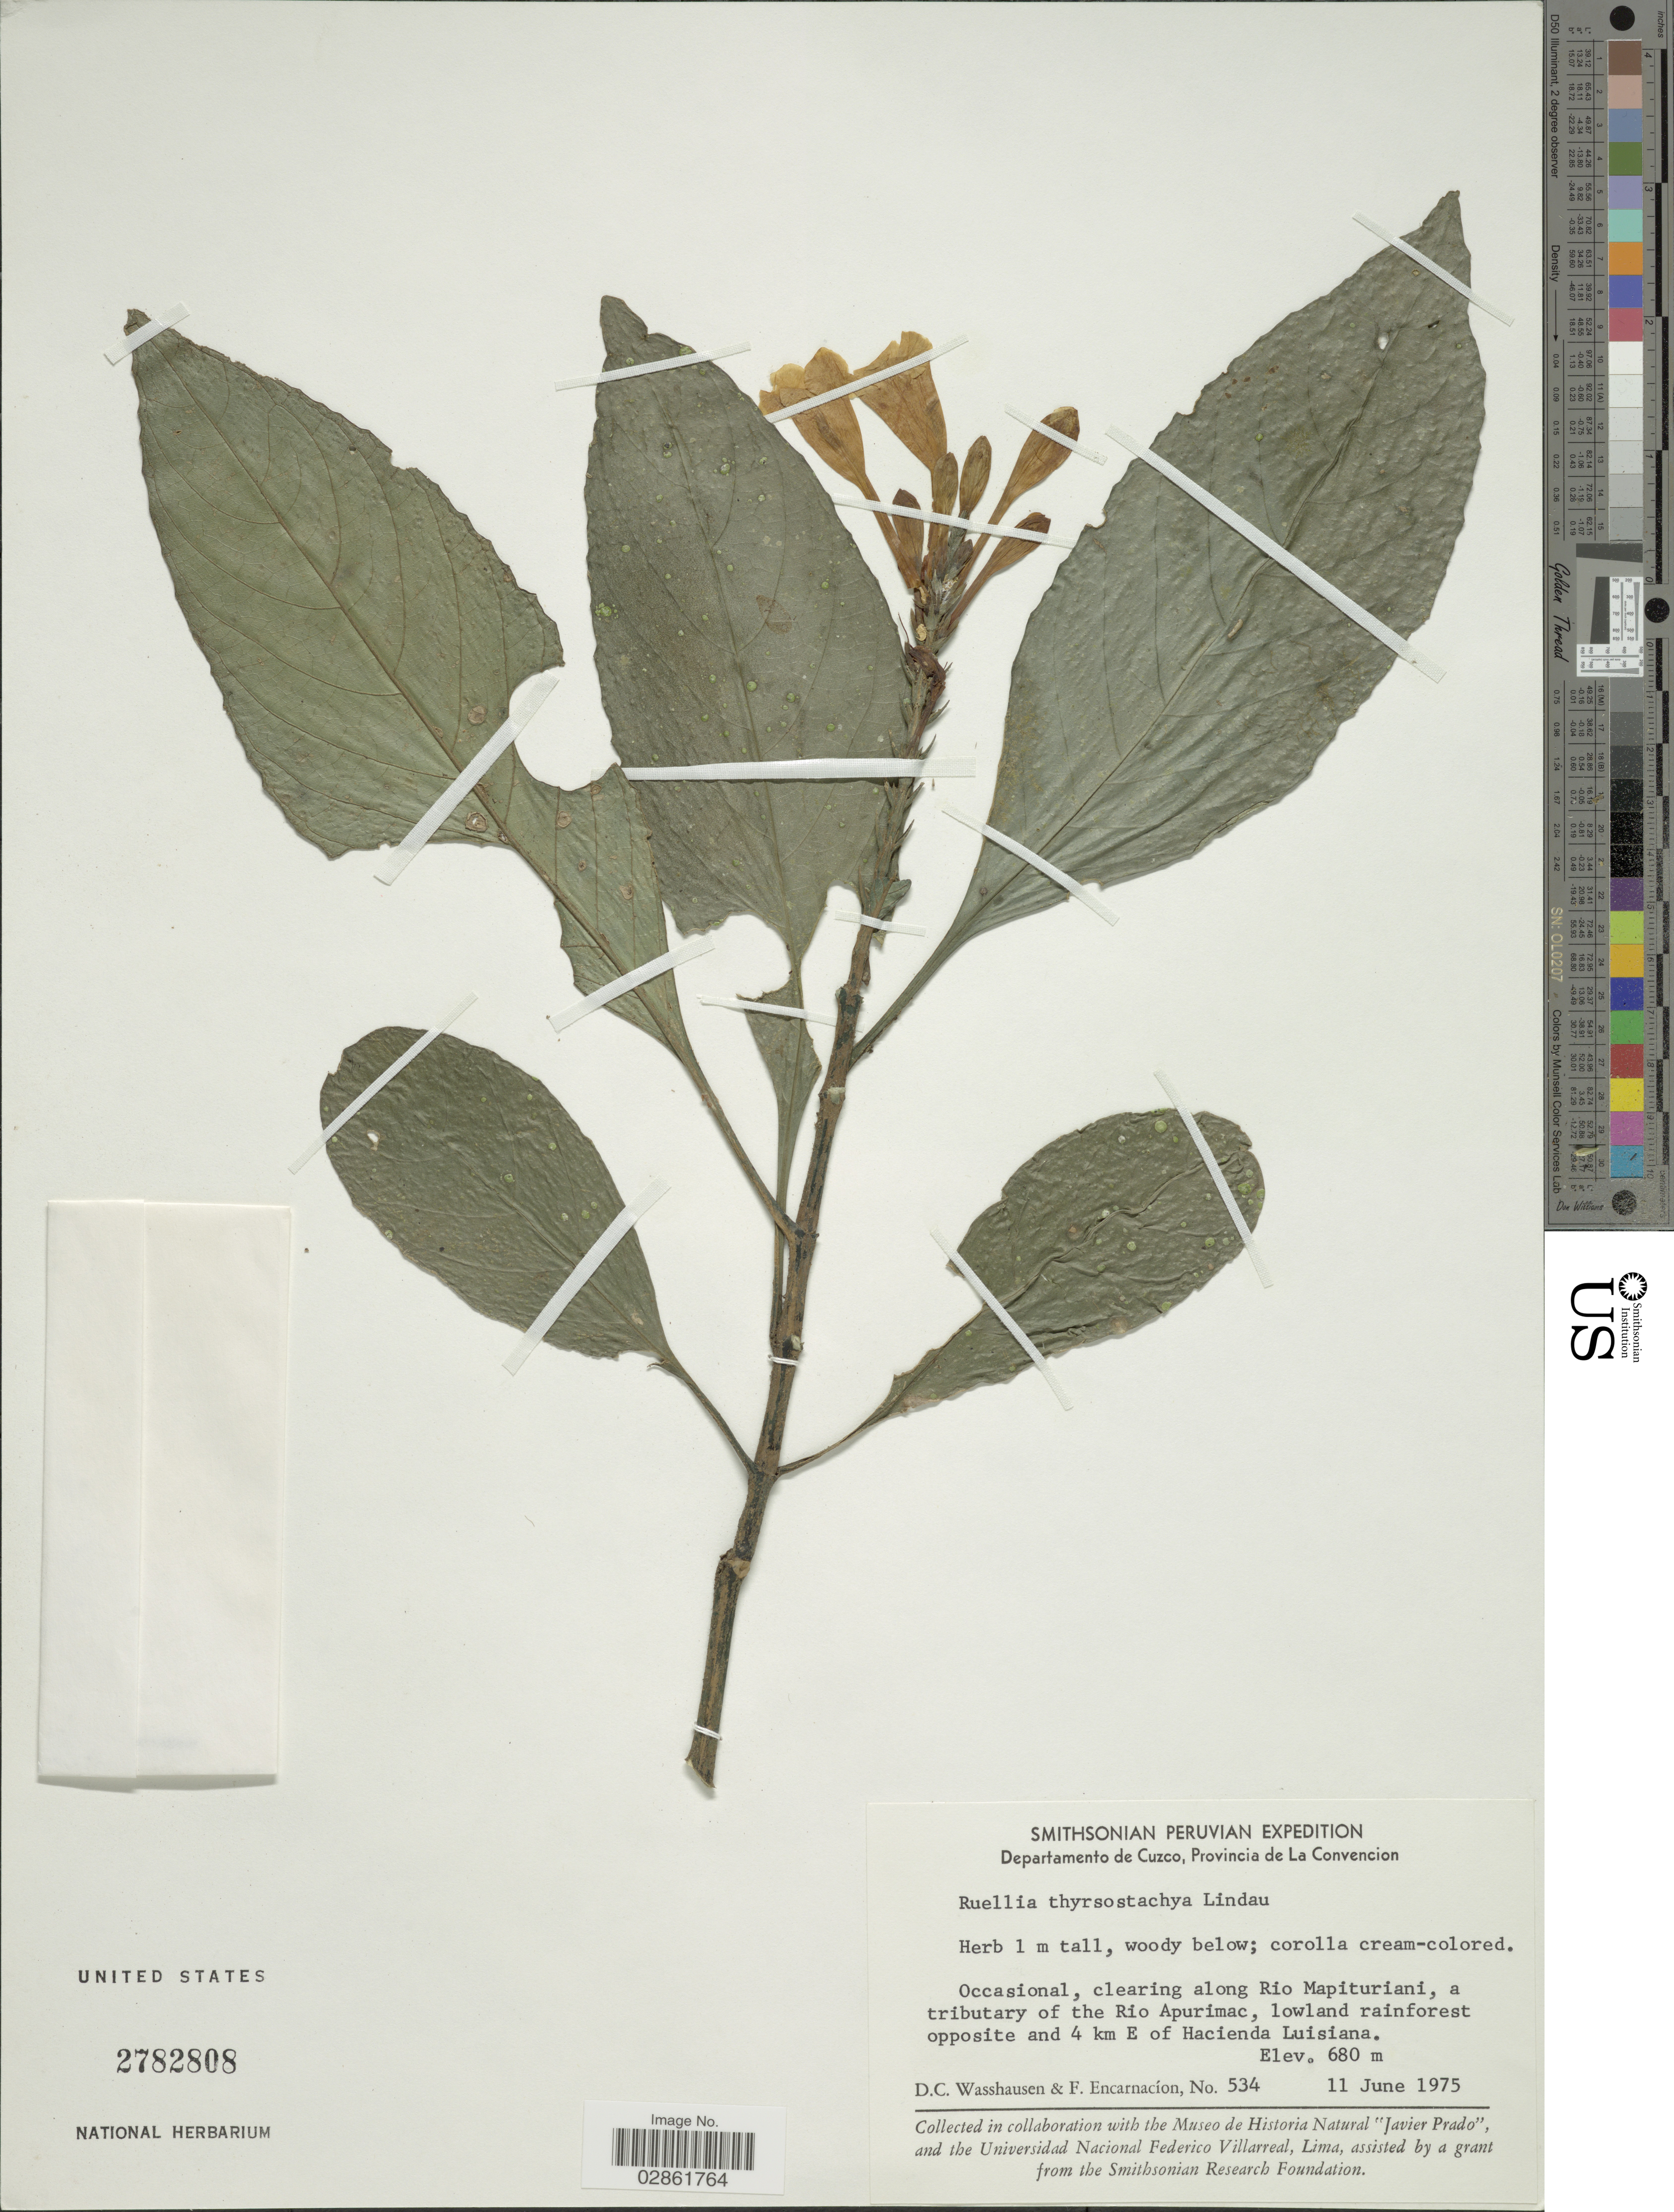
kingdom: Plantae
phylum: Tracheophyta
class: Magnoliopsida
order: Lamiales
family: Acanthaceae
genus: Ruellia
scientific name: Ruellia proxima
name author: Lindau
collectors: D. C. Wasshausen & F. Encarnación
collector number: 534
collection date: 1975-06-11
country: Peru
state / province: Cusco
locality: Departamento de Cuzco, Provincia de La Convencion, Occasional, clearing along Rio Mapituriani, a tributary of the Rio Apurimac, lowland rainforest opposite and 4 km E of Hacienda Luisiana.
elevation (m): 680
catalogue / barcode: US 2782808